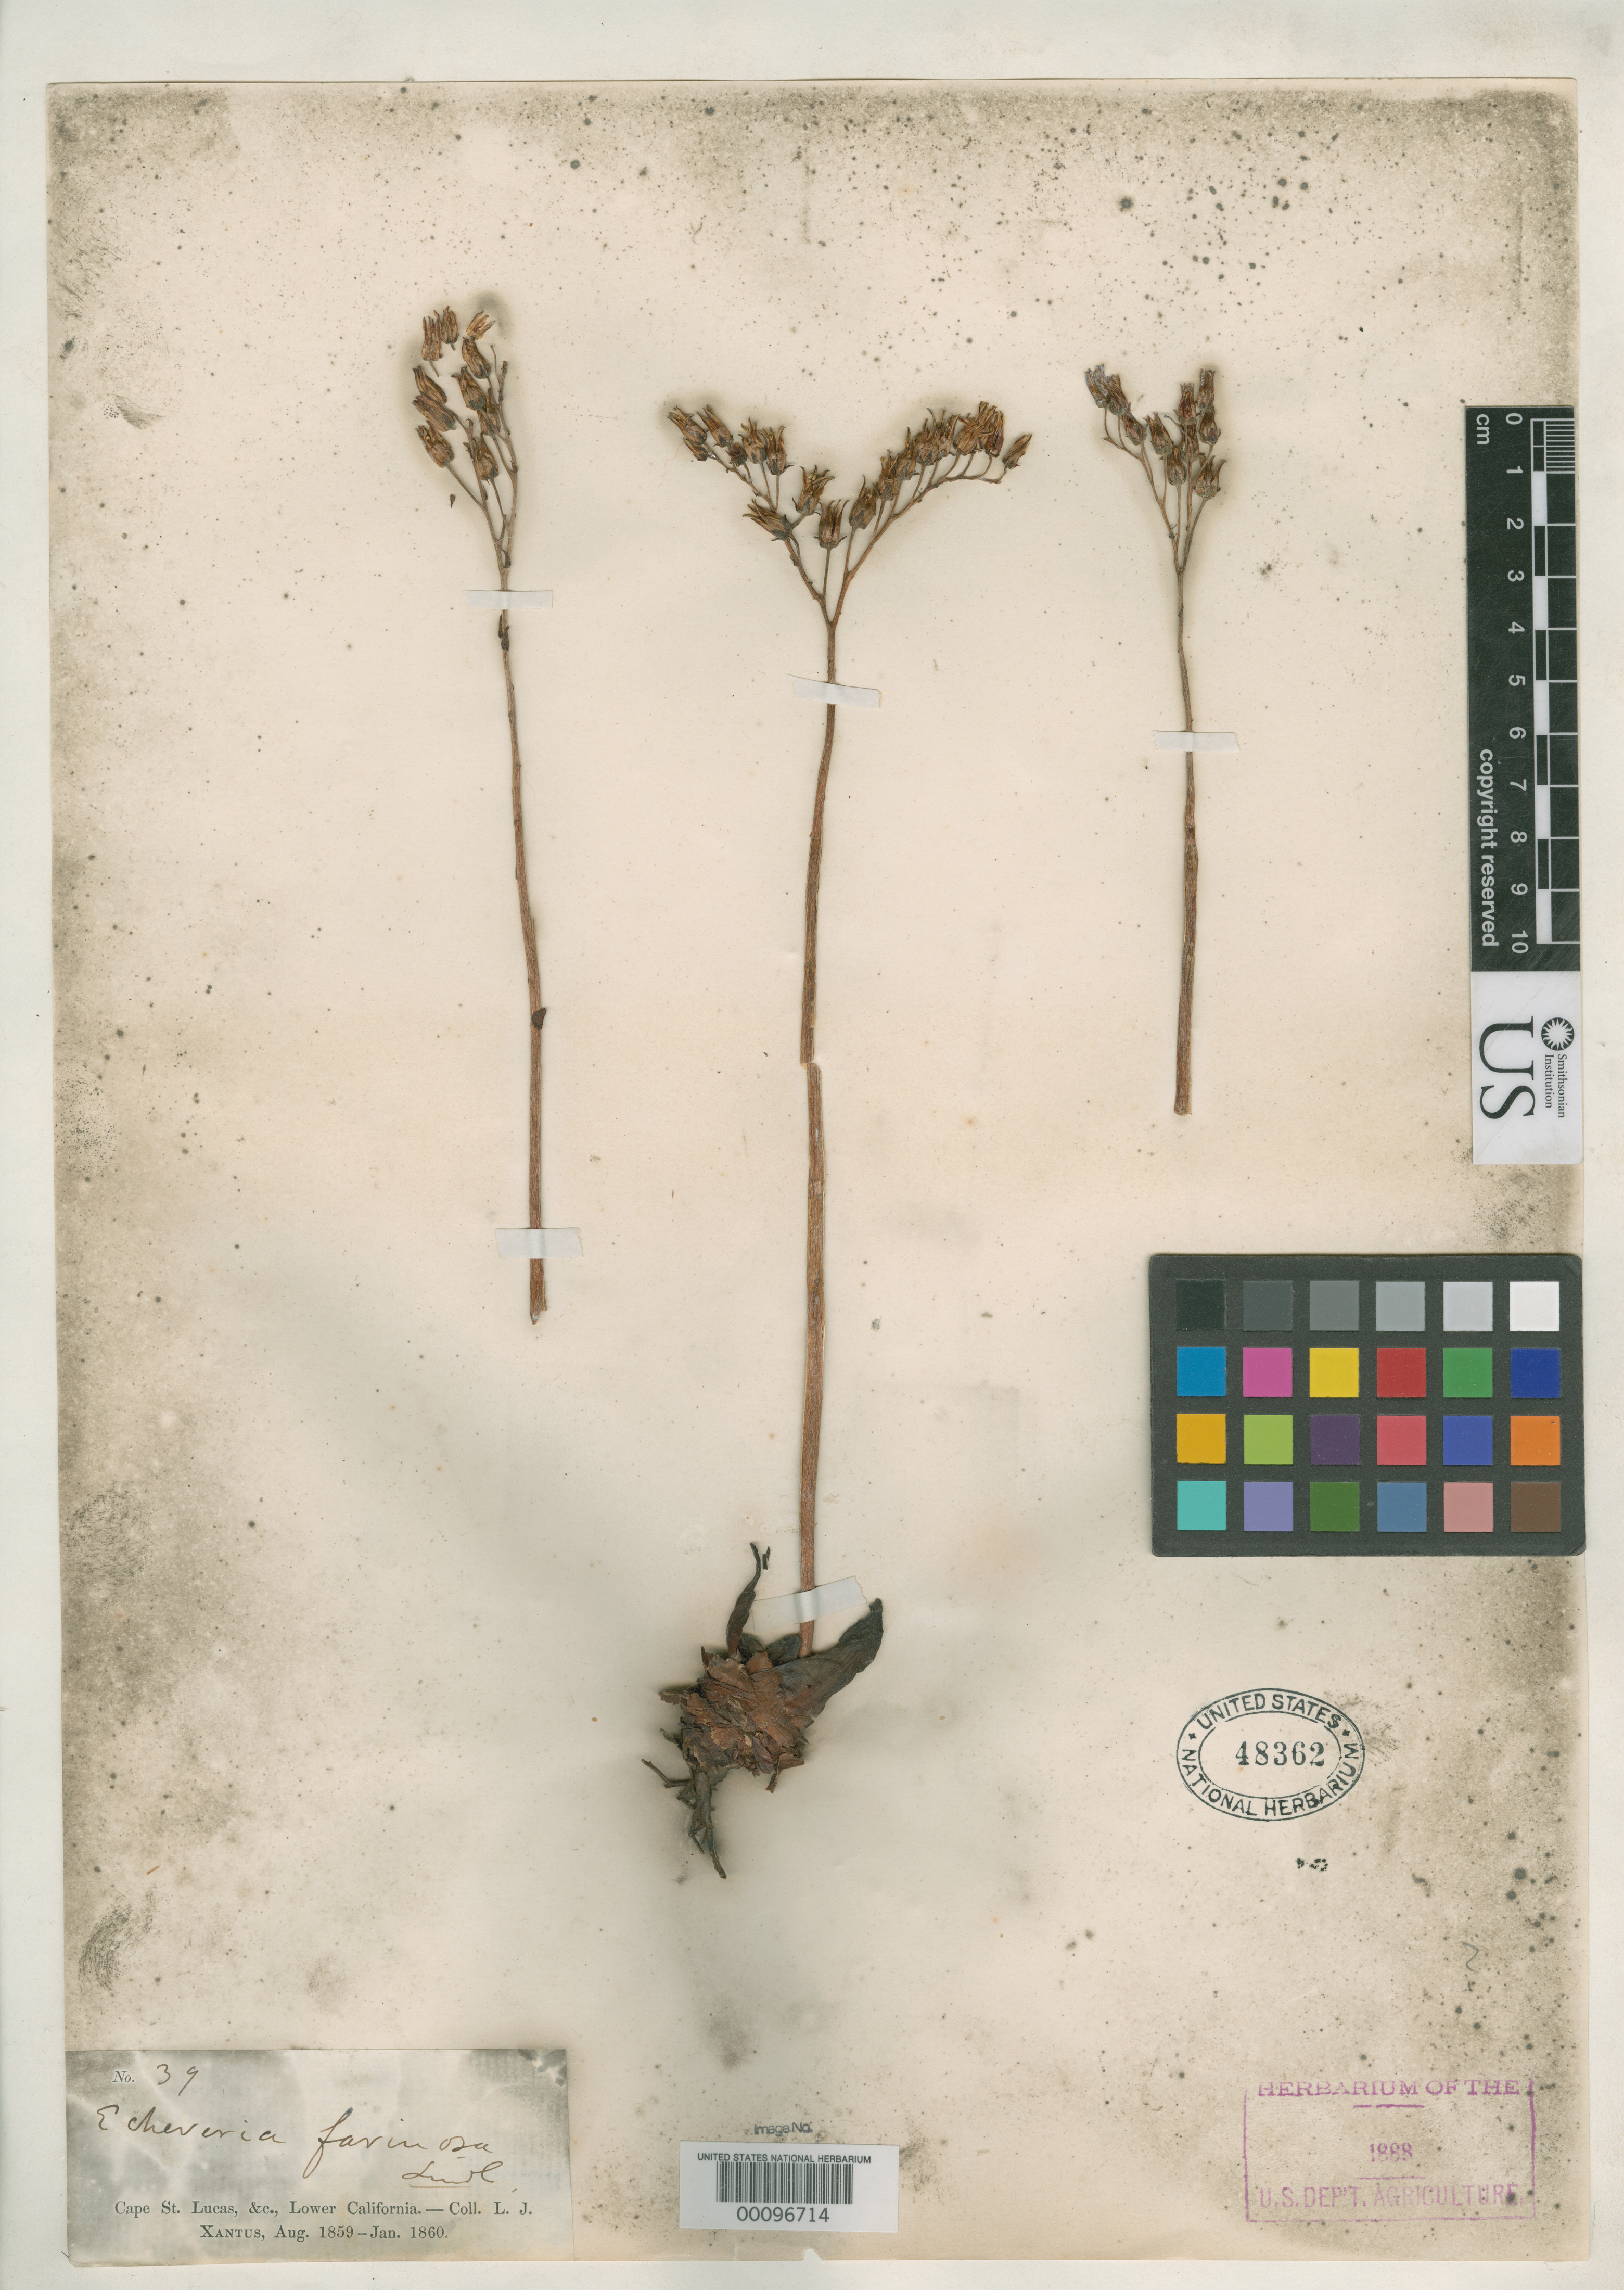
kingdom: Plantae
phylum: Tracheophyta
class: Magnoliopsida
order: Saxifragales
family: Crassulaceae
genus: Dudleya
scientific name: Dudleya xanti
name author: Rose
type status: Holotype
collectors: L. J. Xantus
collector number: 39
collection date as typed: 1859 to -- --- 1860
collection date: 1859/1860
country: Mexico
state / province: Baja California Sur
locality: Vicinity of Cape San Lucas.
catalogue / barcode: US 48362